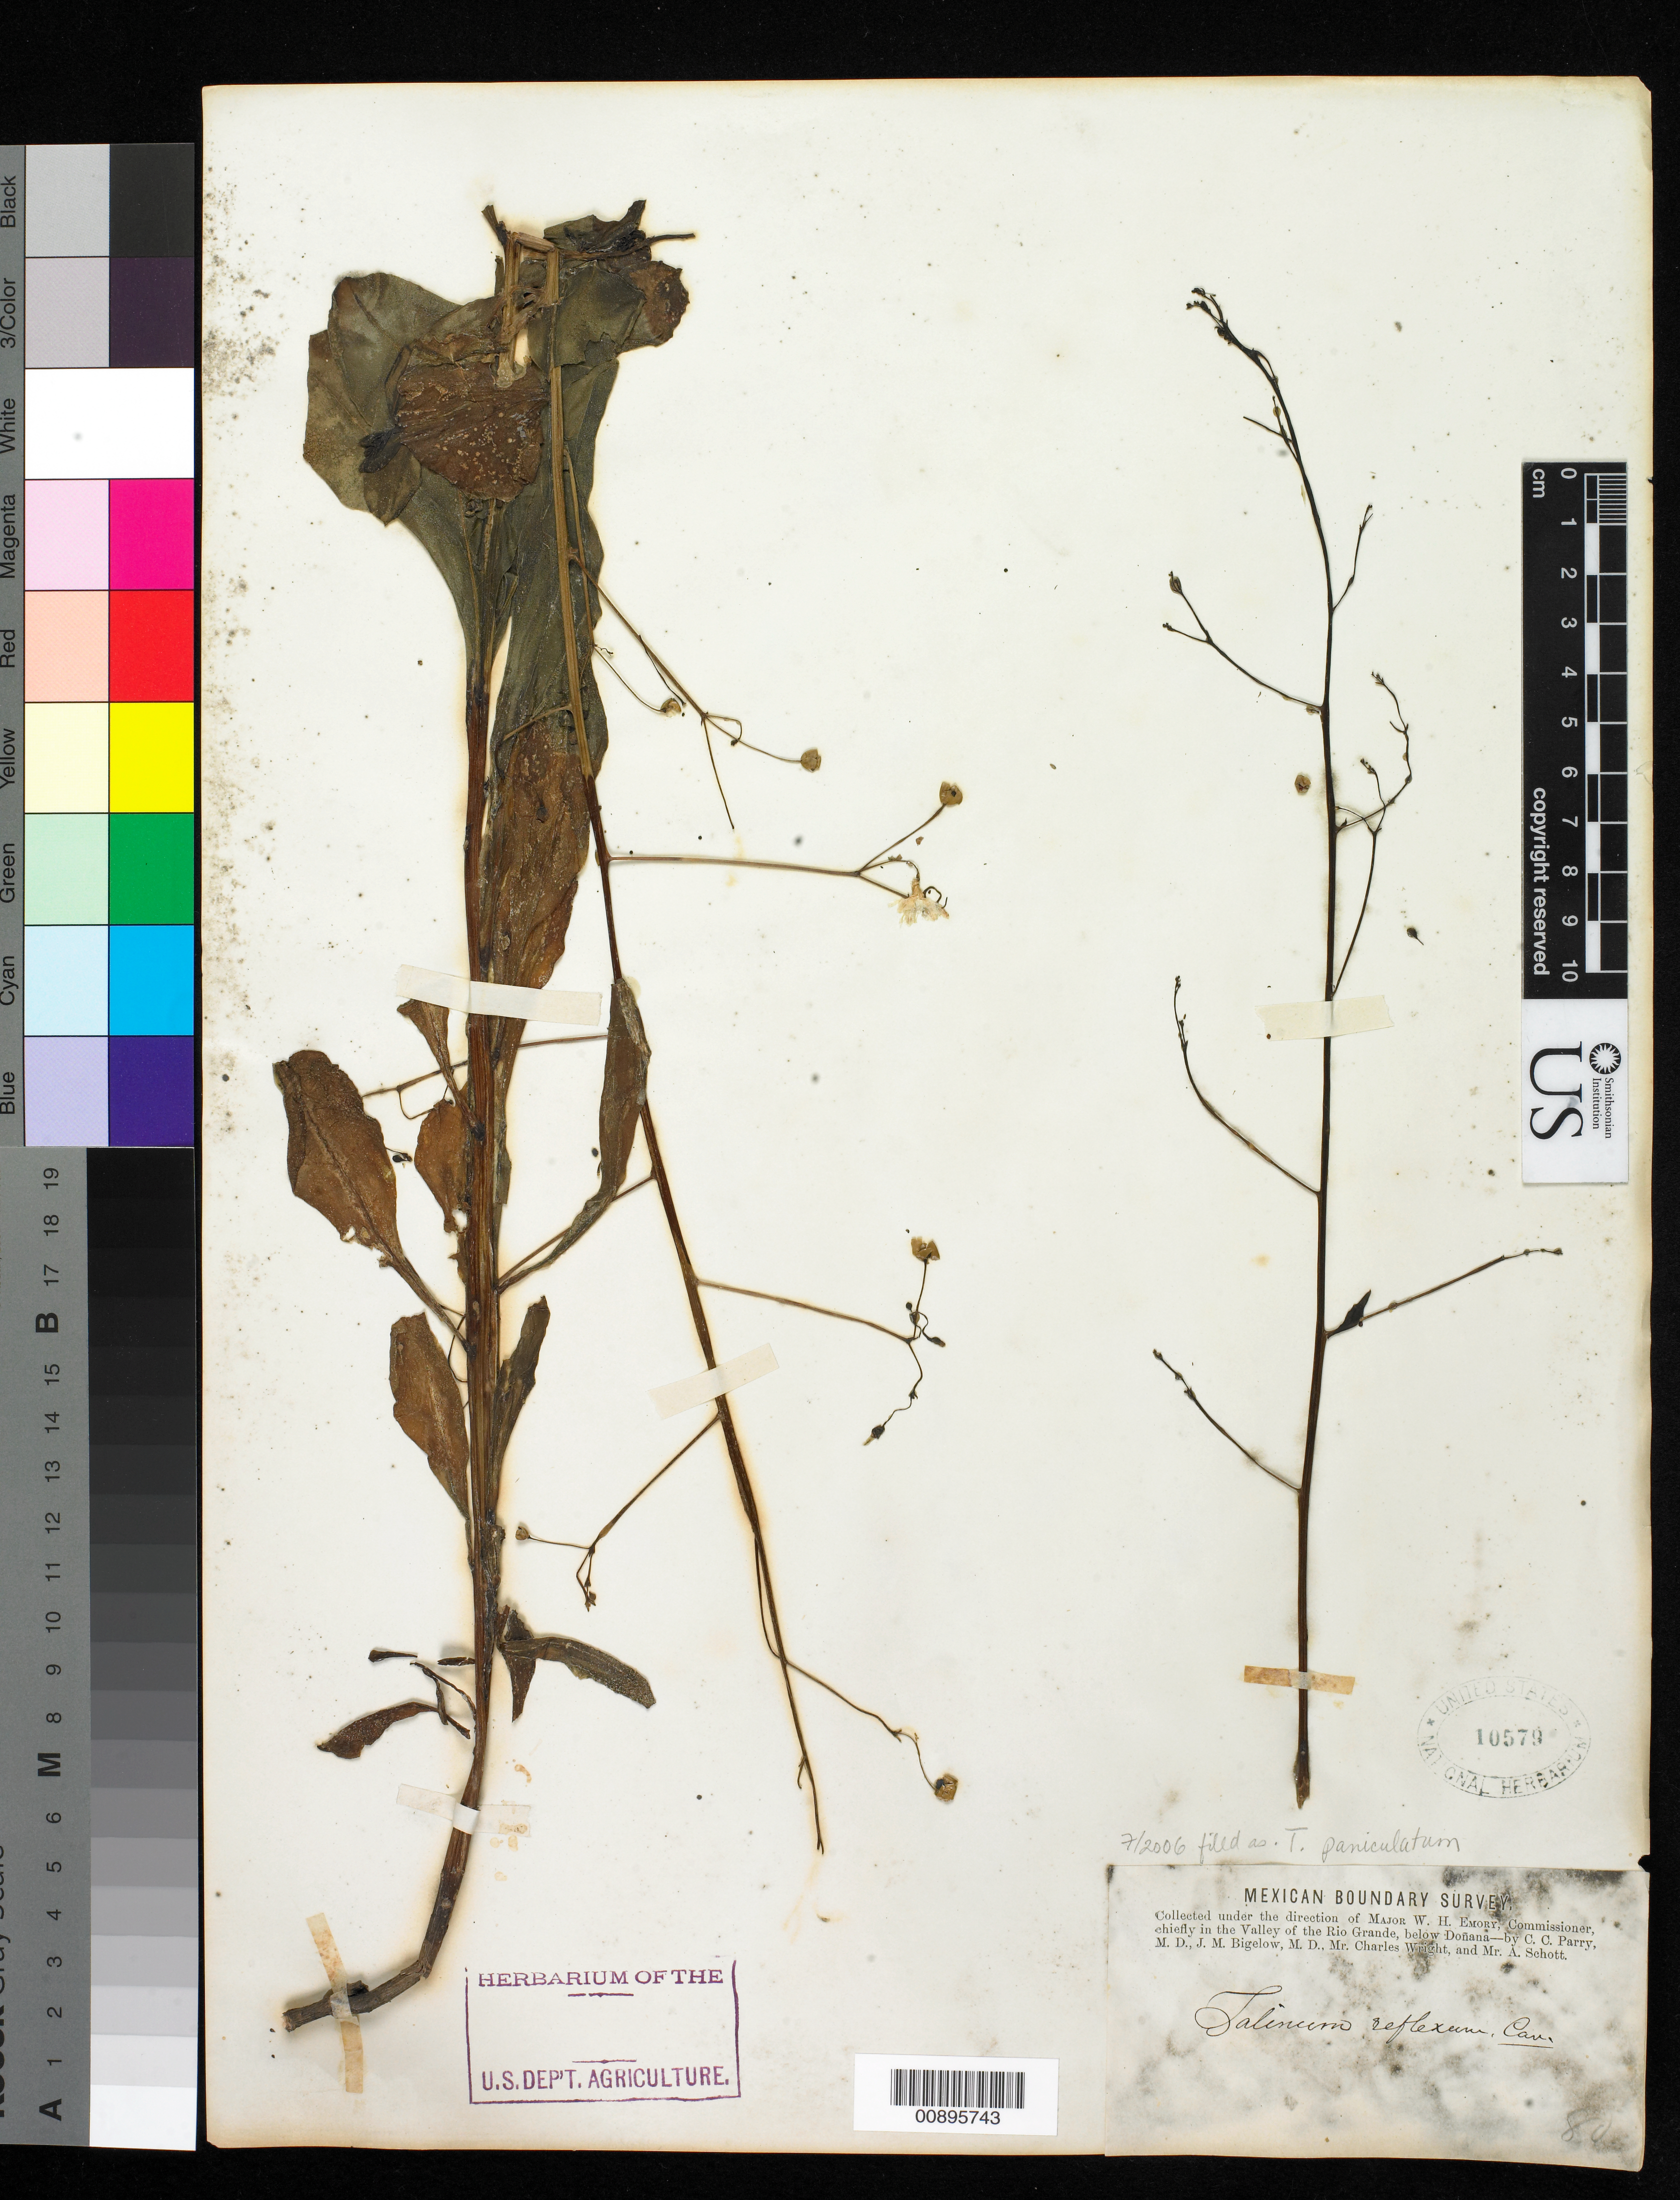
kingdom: Plantae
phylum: Tracheophyta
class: Magnoliopsida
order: Caryophyllales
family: Talinaceae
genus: Talinum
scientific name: Talinum paniculatum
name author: (Jacq.) Gaertn.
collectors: C. C. Parry, J. M. Bigelow, C. Wright & A. C. V. Schott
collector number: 80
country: United States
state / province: New Mexico / Texas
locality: Valley of the Rio Grande, below Doñana.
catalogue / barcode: US 10579